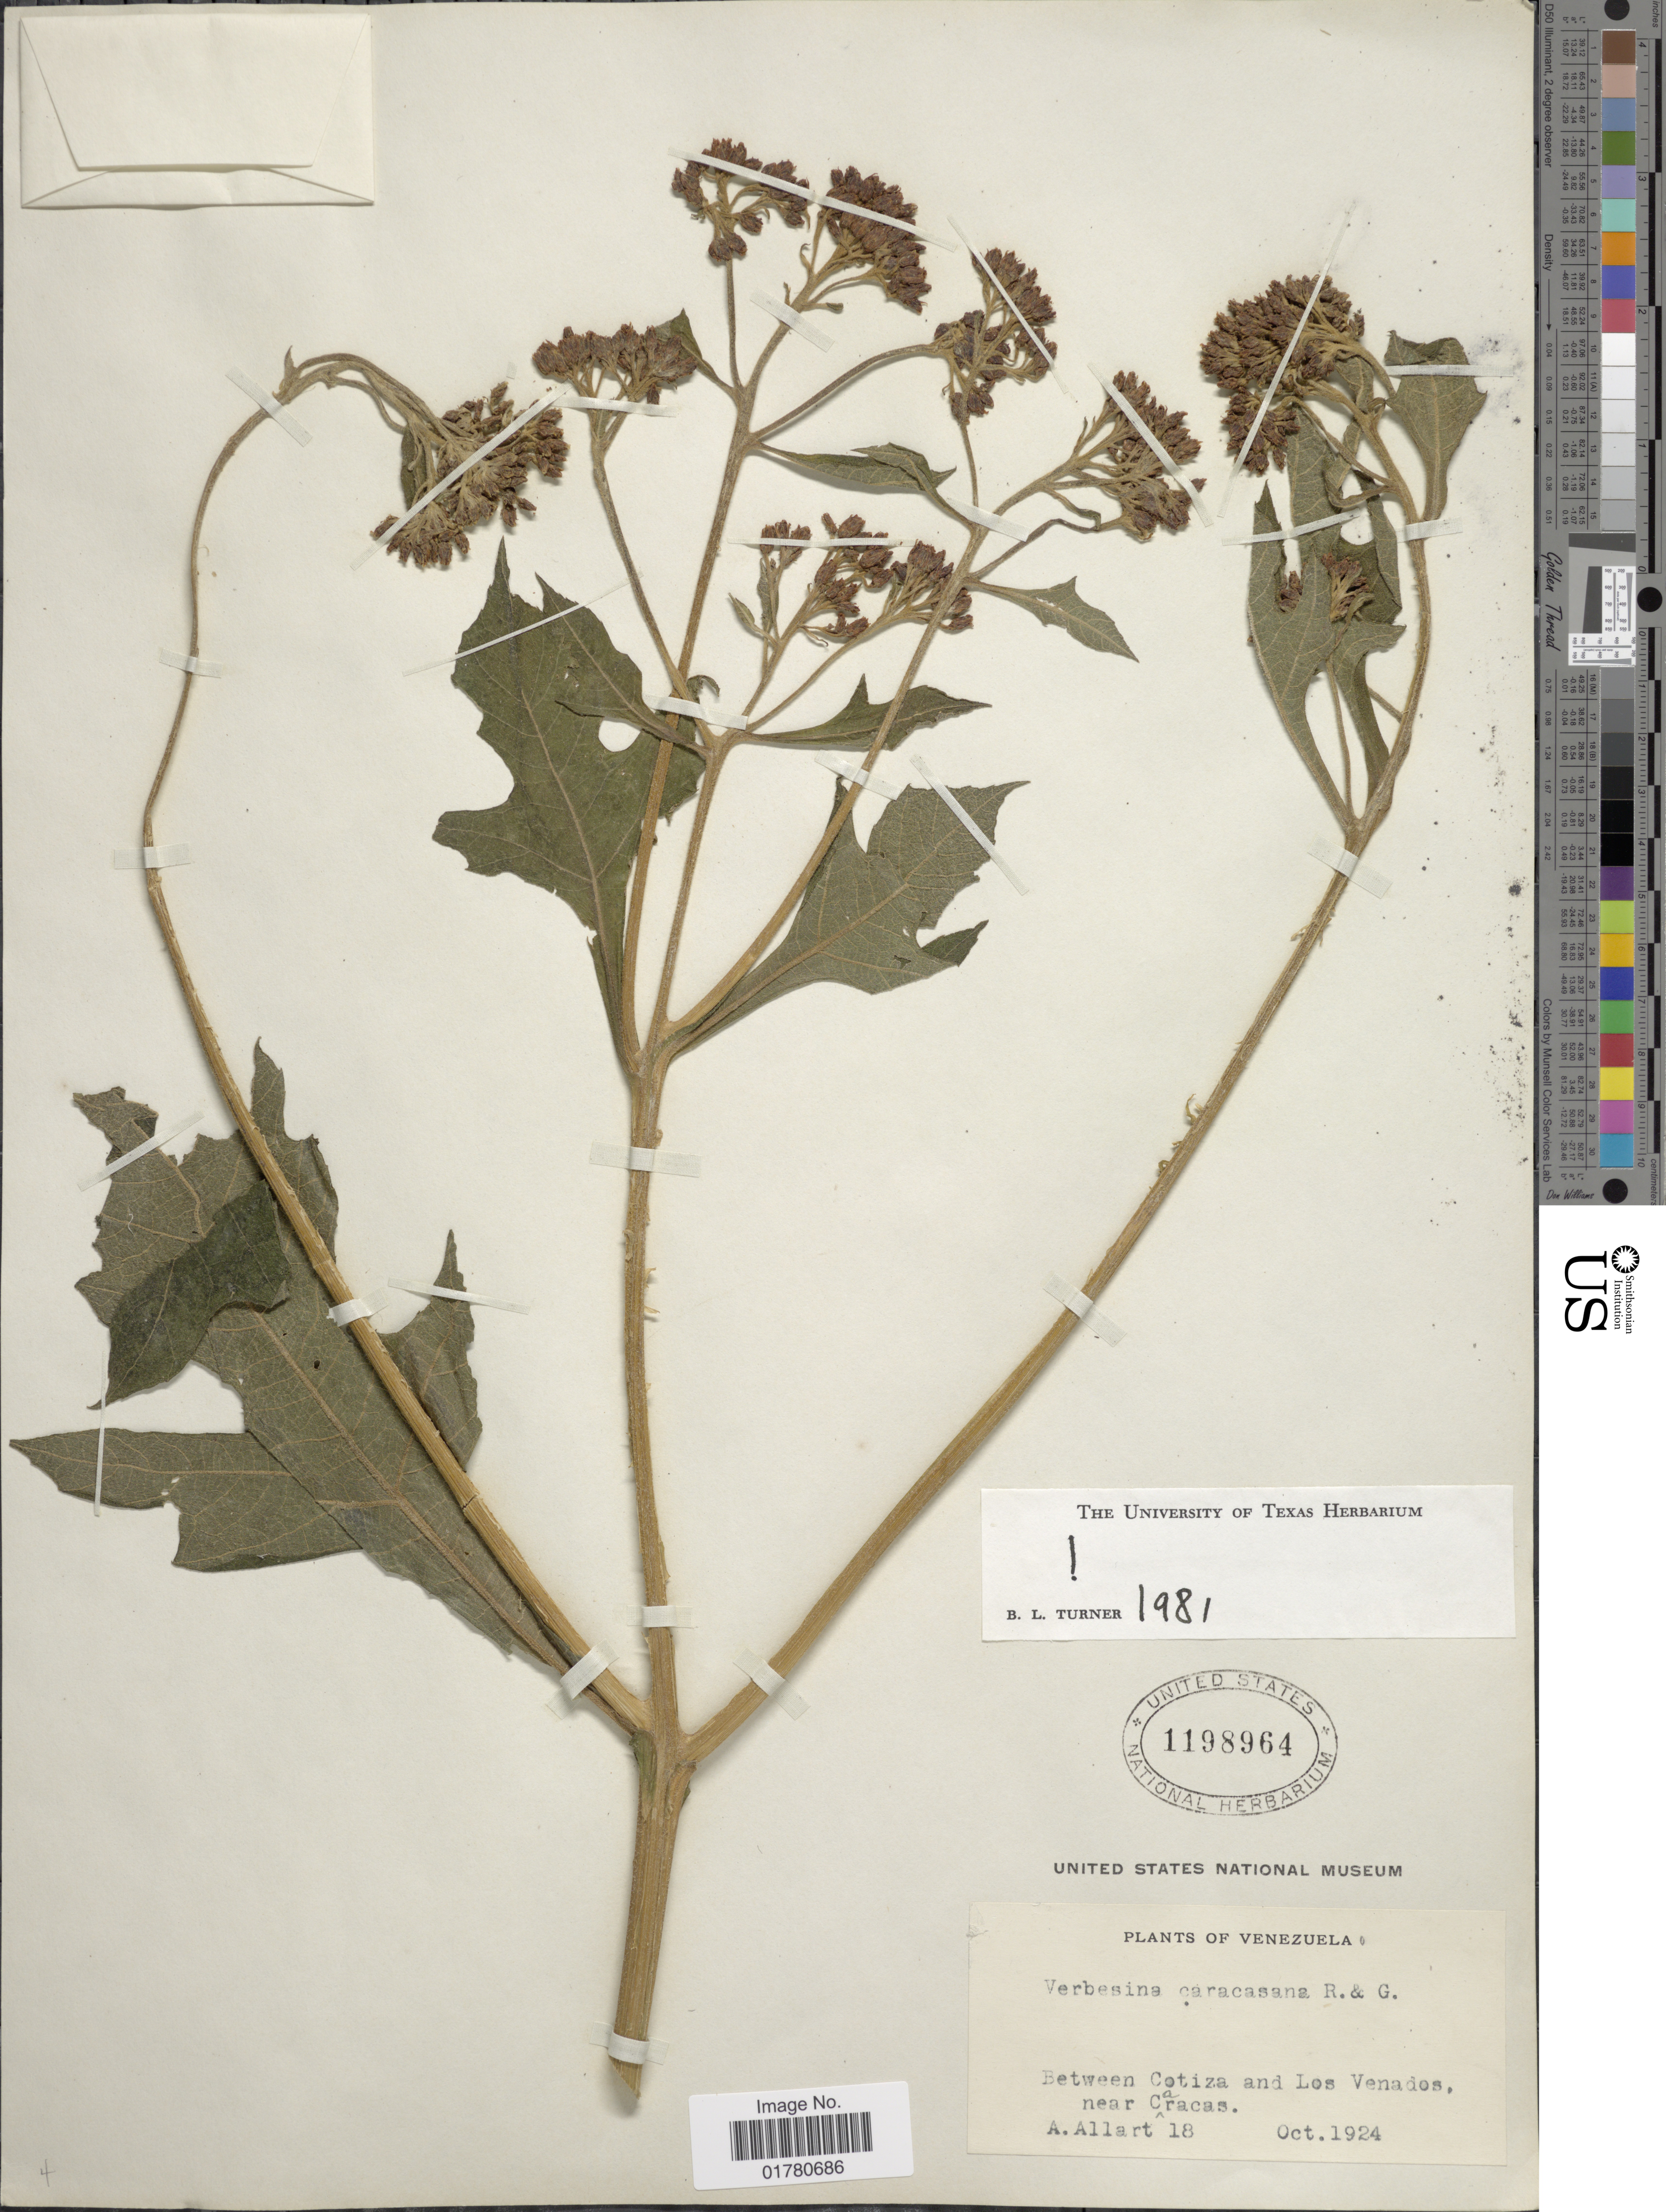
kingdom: Plantae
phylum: Tracheophyta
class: Magnoliopsida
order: Asterales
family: Asteraceae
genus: Verbesina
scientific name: Verbesina caracasana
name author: B.L. Rob. & Greenm.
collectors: A. Allart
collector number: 18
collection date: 1924-10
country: Venezuela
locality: Between Cotiza and Los Venados, near Caracas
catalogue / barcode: US 1198964